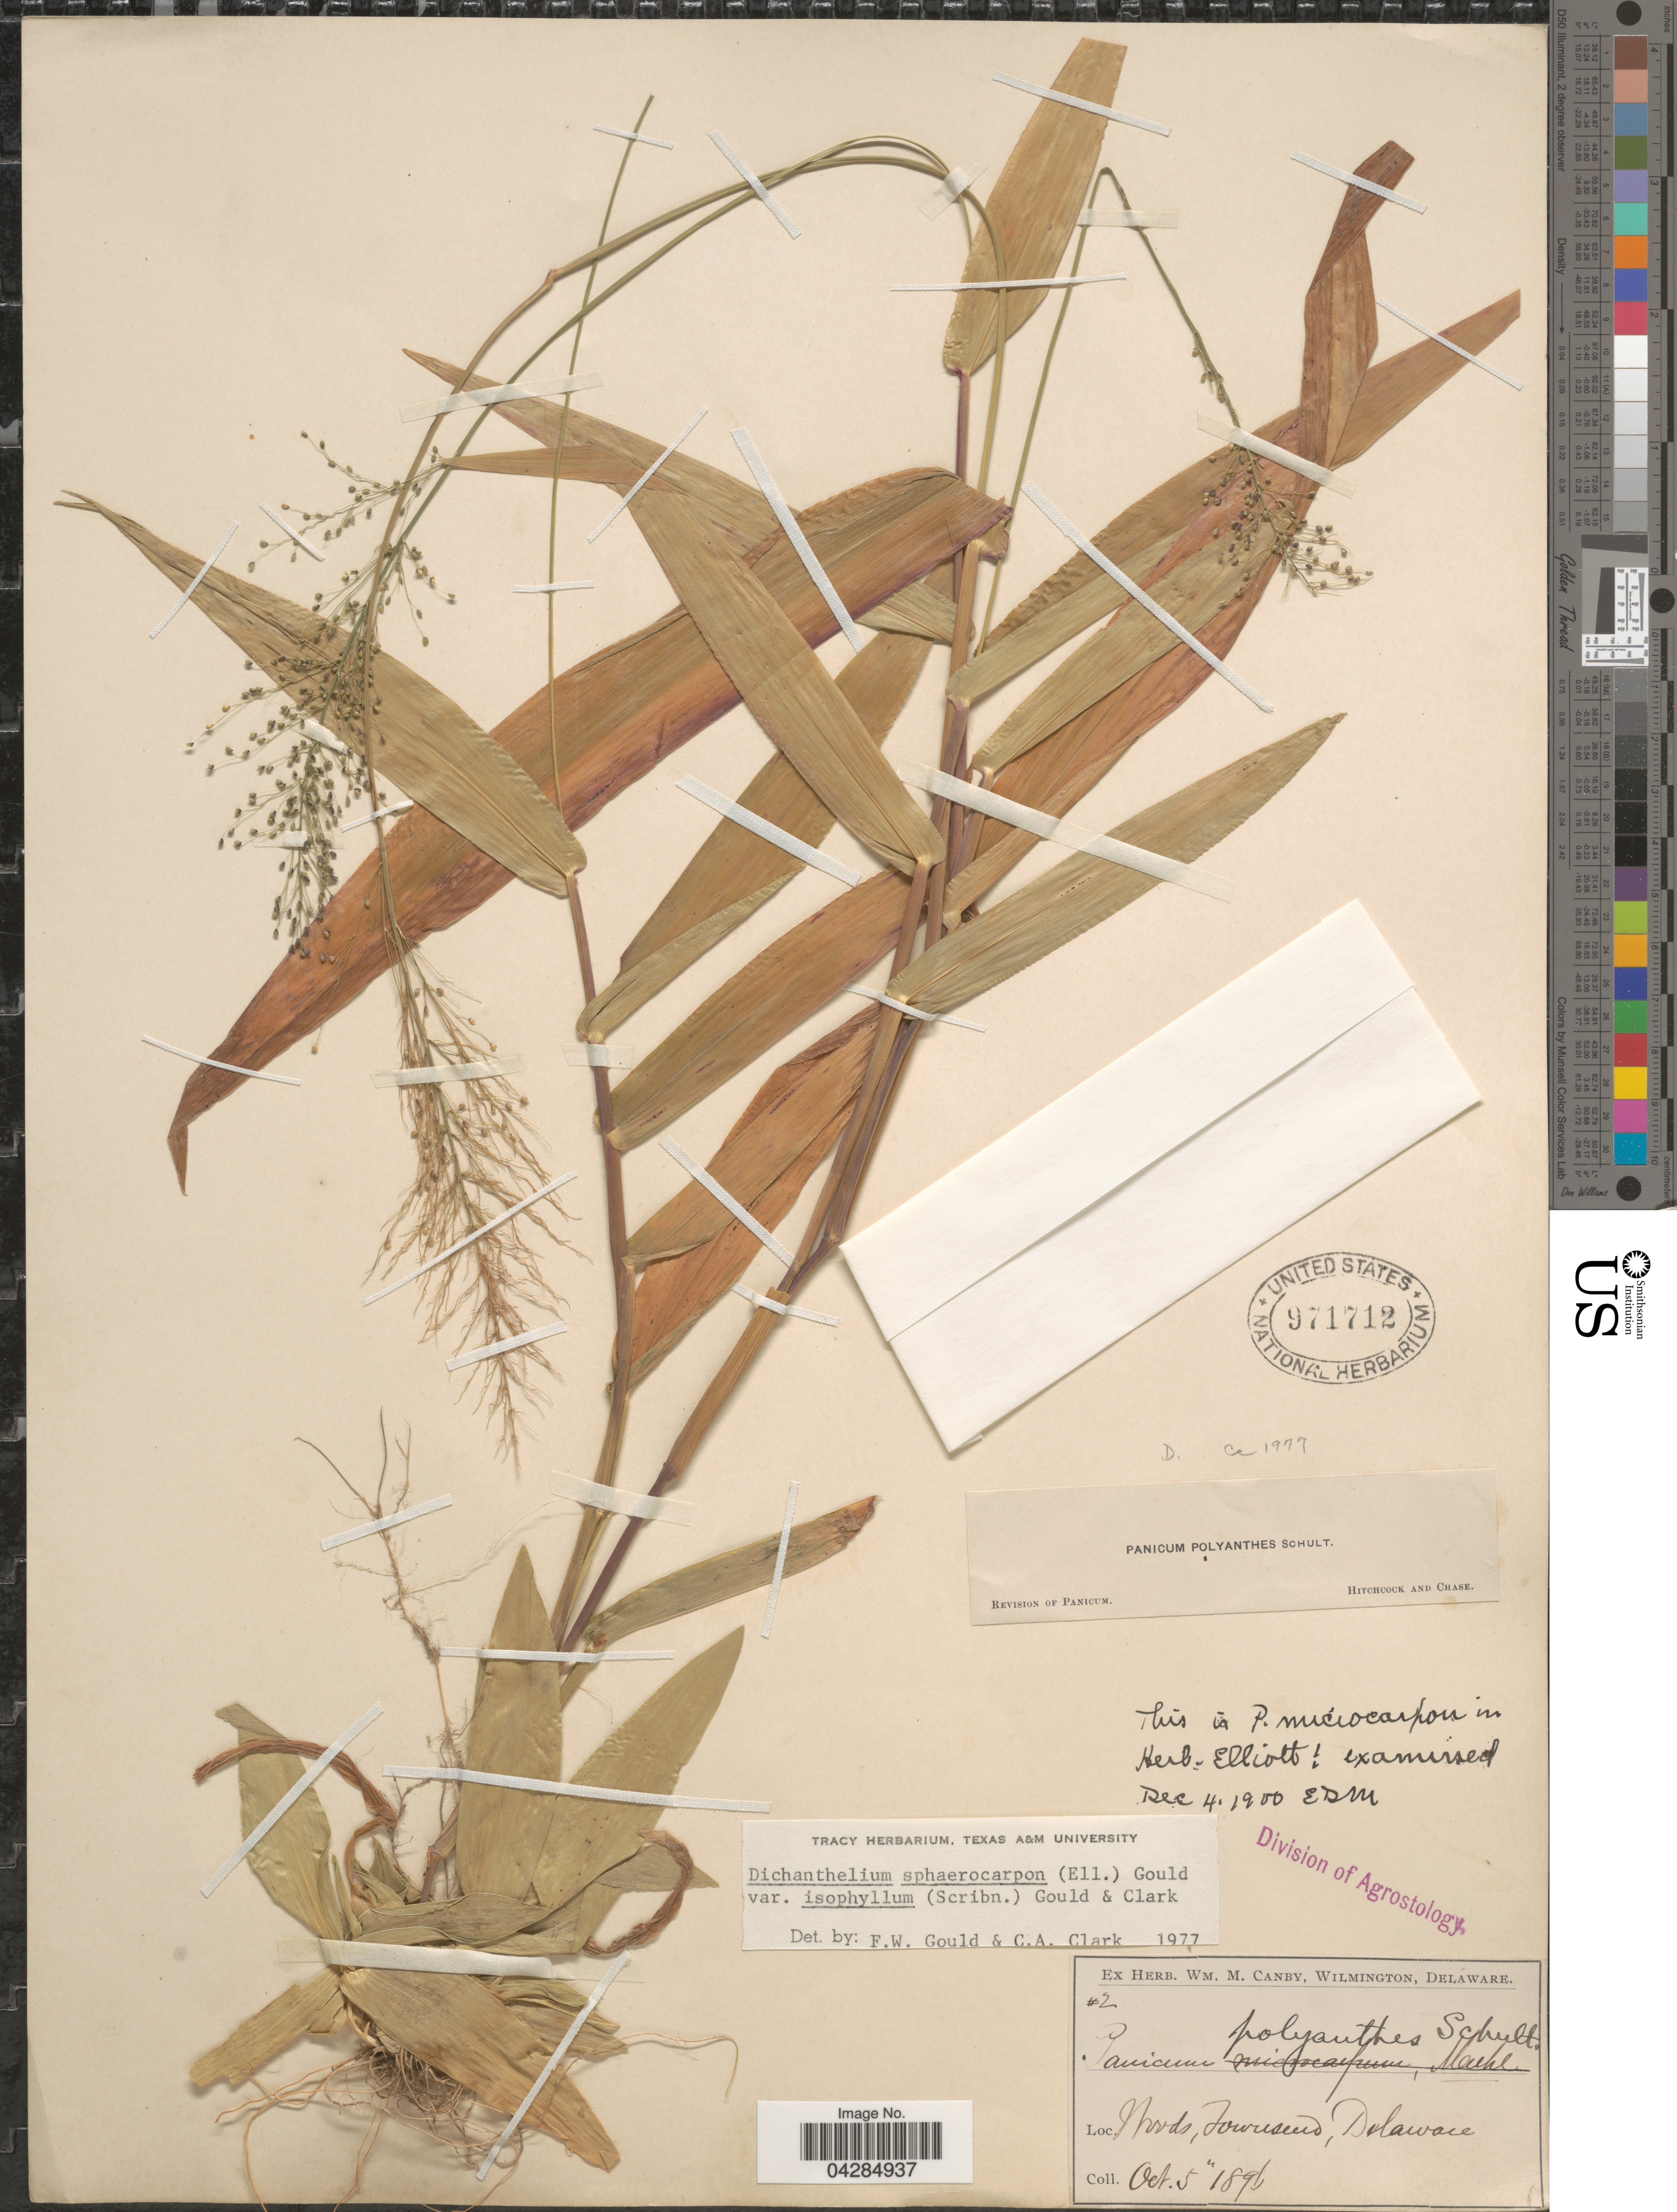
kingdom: Plantae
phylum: Tracheophyta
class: Liliopsida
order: Poales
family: Poaceae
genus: Dichanthelium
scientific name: Dichanthelium polyanthes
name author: (Schult.) Mohlenbr.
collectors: ex herb. W.M. Canby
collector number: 2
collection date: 1896-10-05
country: United States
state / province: Delaware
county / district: New Castle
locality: Woods, Townsend.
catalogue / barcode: US 971712